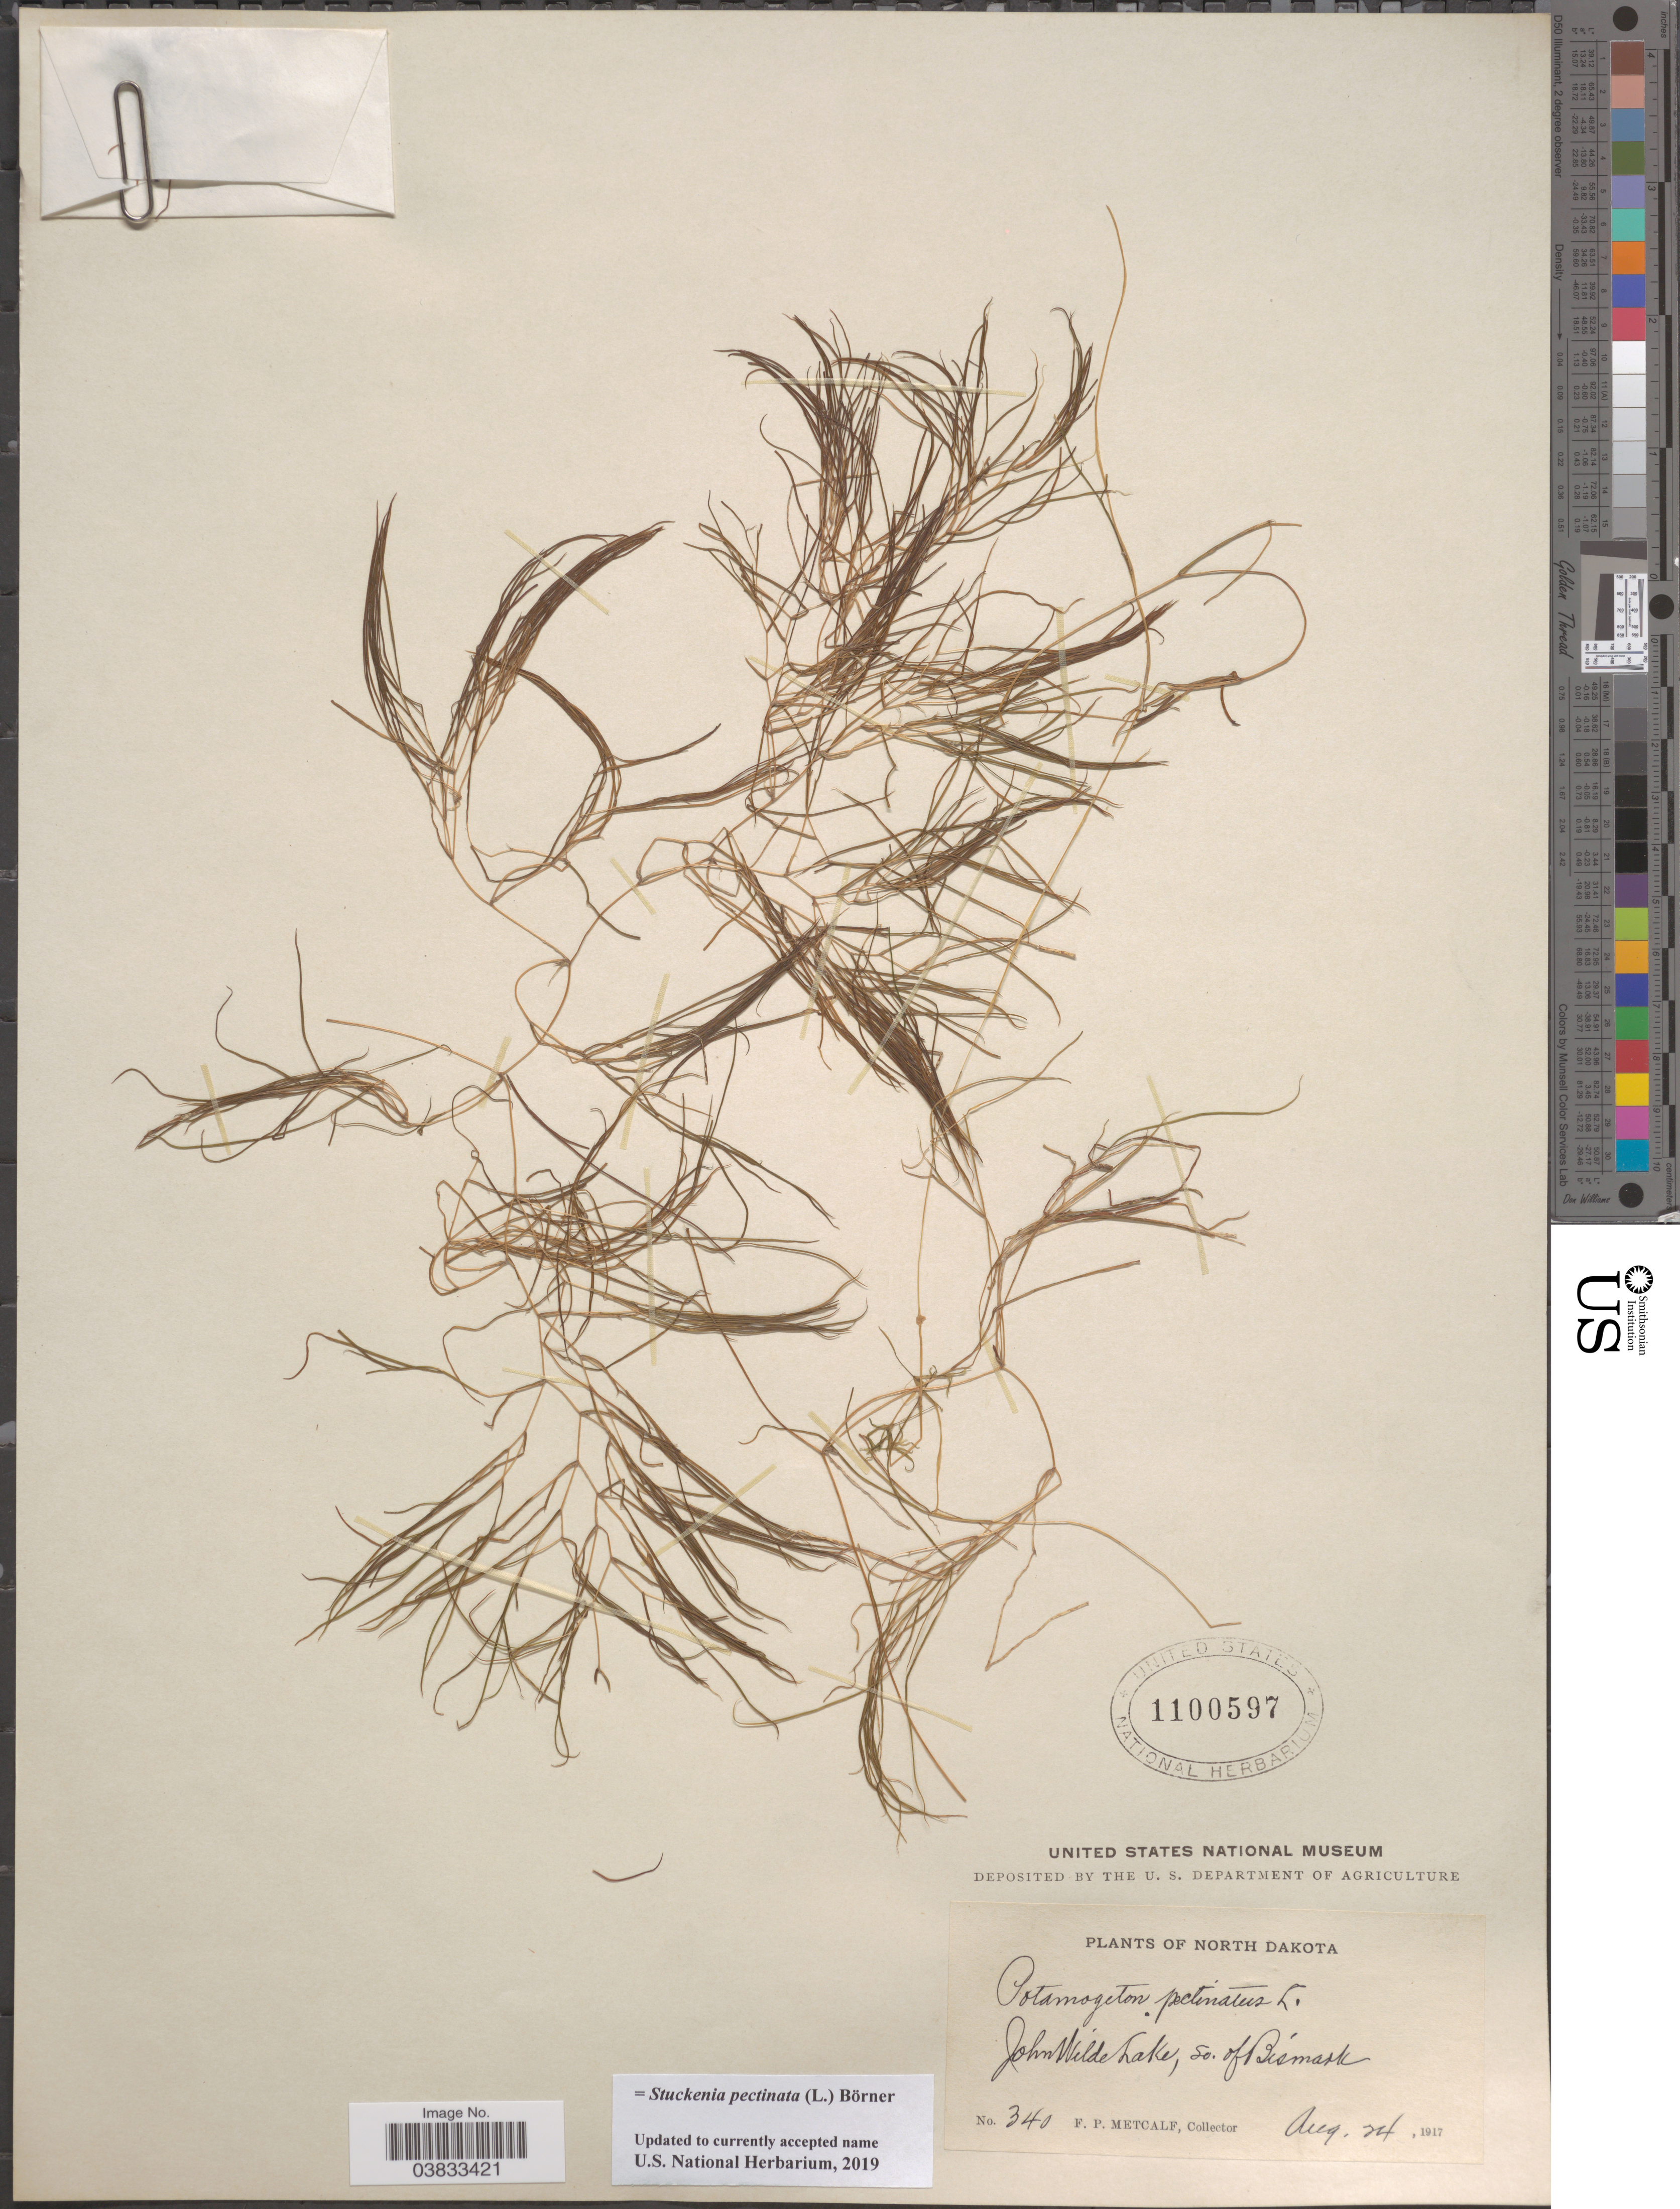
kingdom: Plantae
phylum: Tracheophyta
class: Liliopsida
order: Alismatales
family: Potamogetonaceae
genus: Stuckenia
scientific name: Stuckenia pectinata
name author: (L.) Börner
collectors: F. Metcalf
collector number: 340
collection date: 1917-08-24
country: United States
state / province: North Dakota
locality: John Wilde Lake, So. of Bismark.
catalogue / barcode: US 1100597